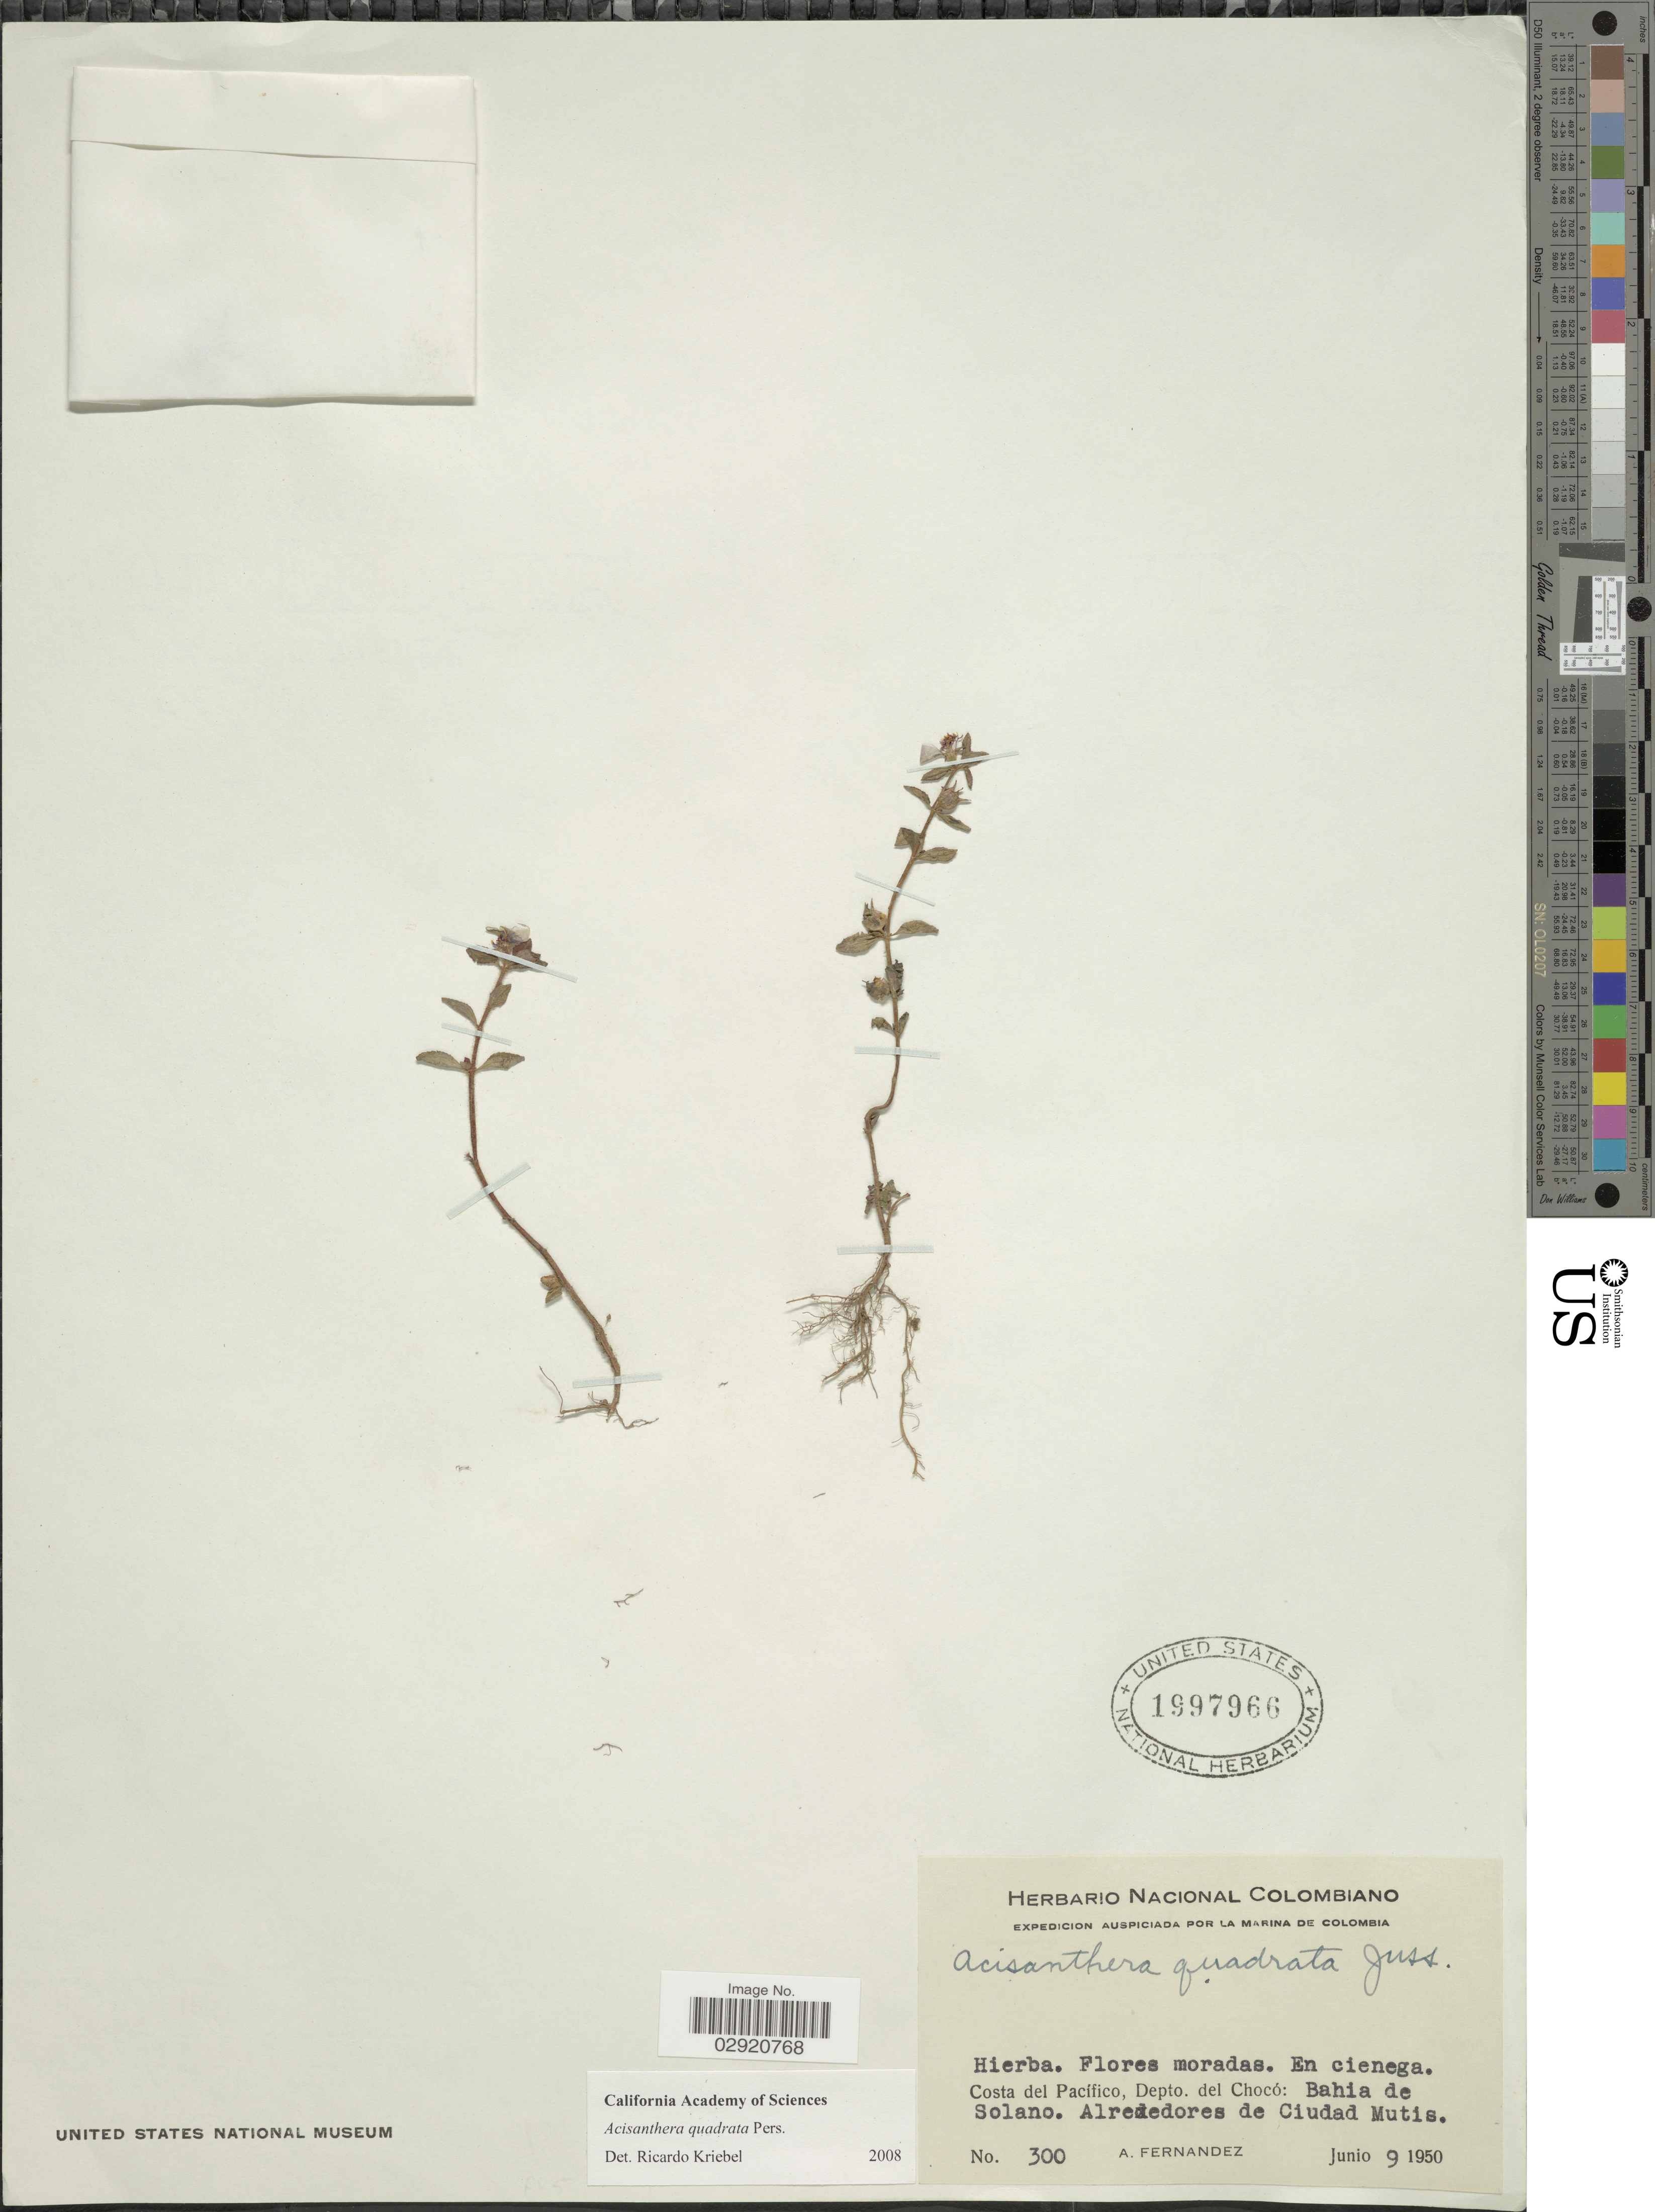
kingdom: Plantae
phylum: Tracheophyta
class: Magnoliopsida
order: Myrtales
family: Melastomataceae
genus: Acisanthera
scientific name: Acisanthera erecta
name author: Gleason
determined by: Nunes da Silva, Diego, (RB), Jardim Botanico do Rio de Janeiro - Herbario (BRAZIL)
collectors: A. Fernandez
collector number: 300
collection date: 1950-06-09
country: Colombia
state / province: Chocó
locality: Costa del Pacífico, Depto. del Chocó: Bahia de Solano. Alrededores de Ciudad Mutis.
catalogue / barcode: US 1997966